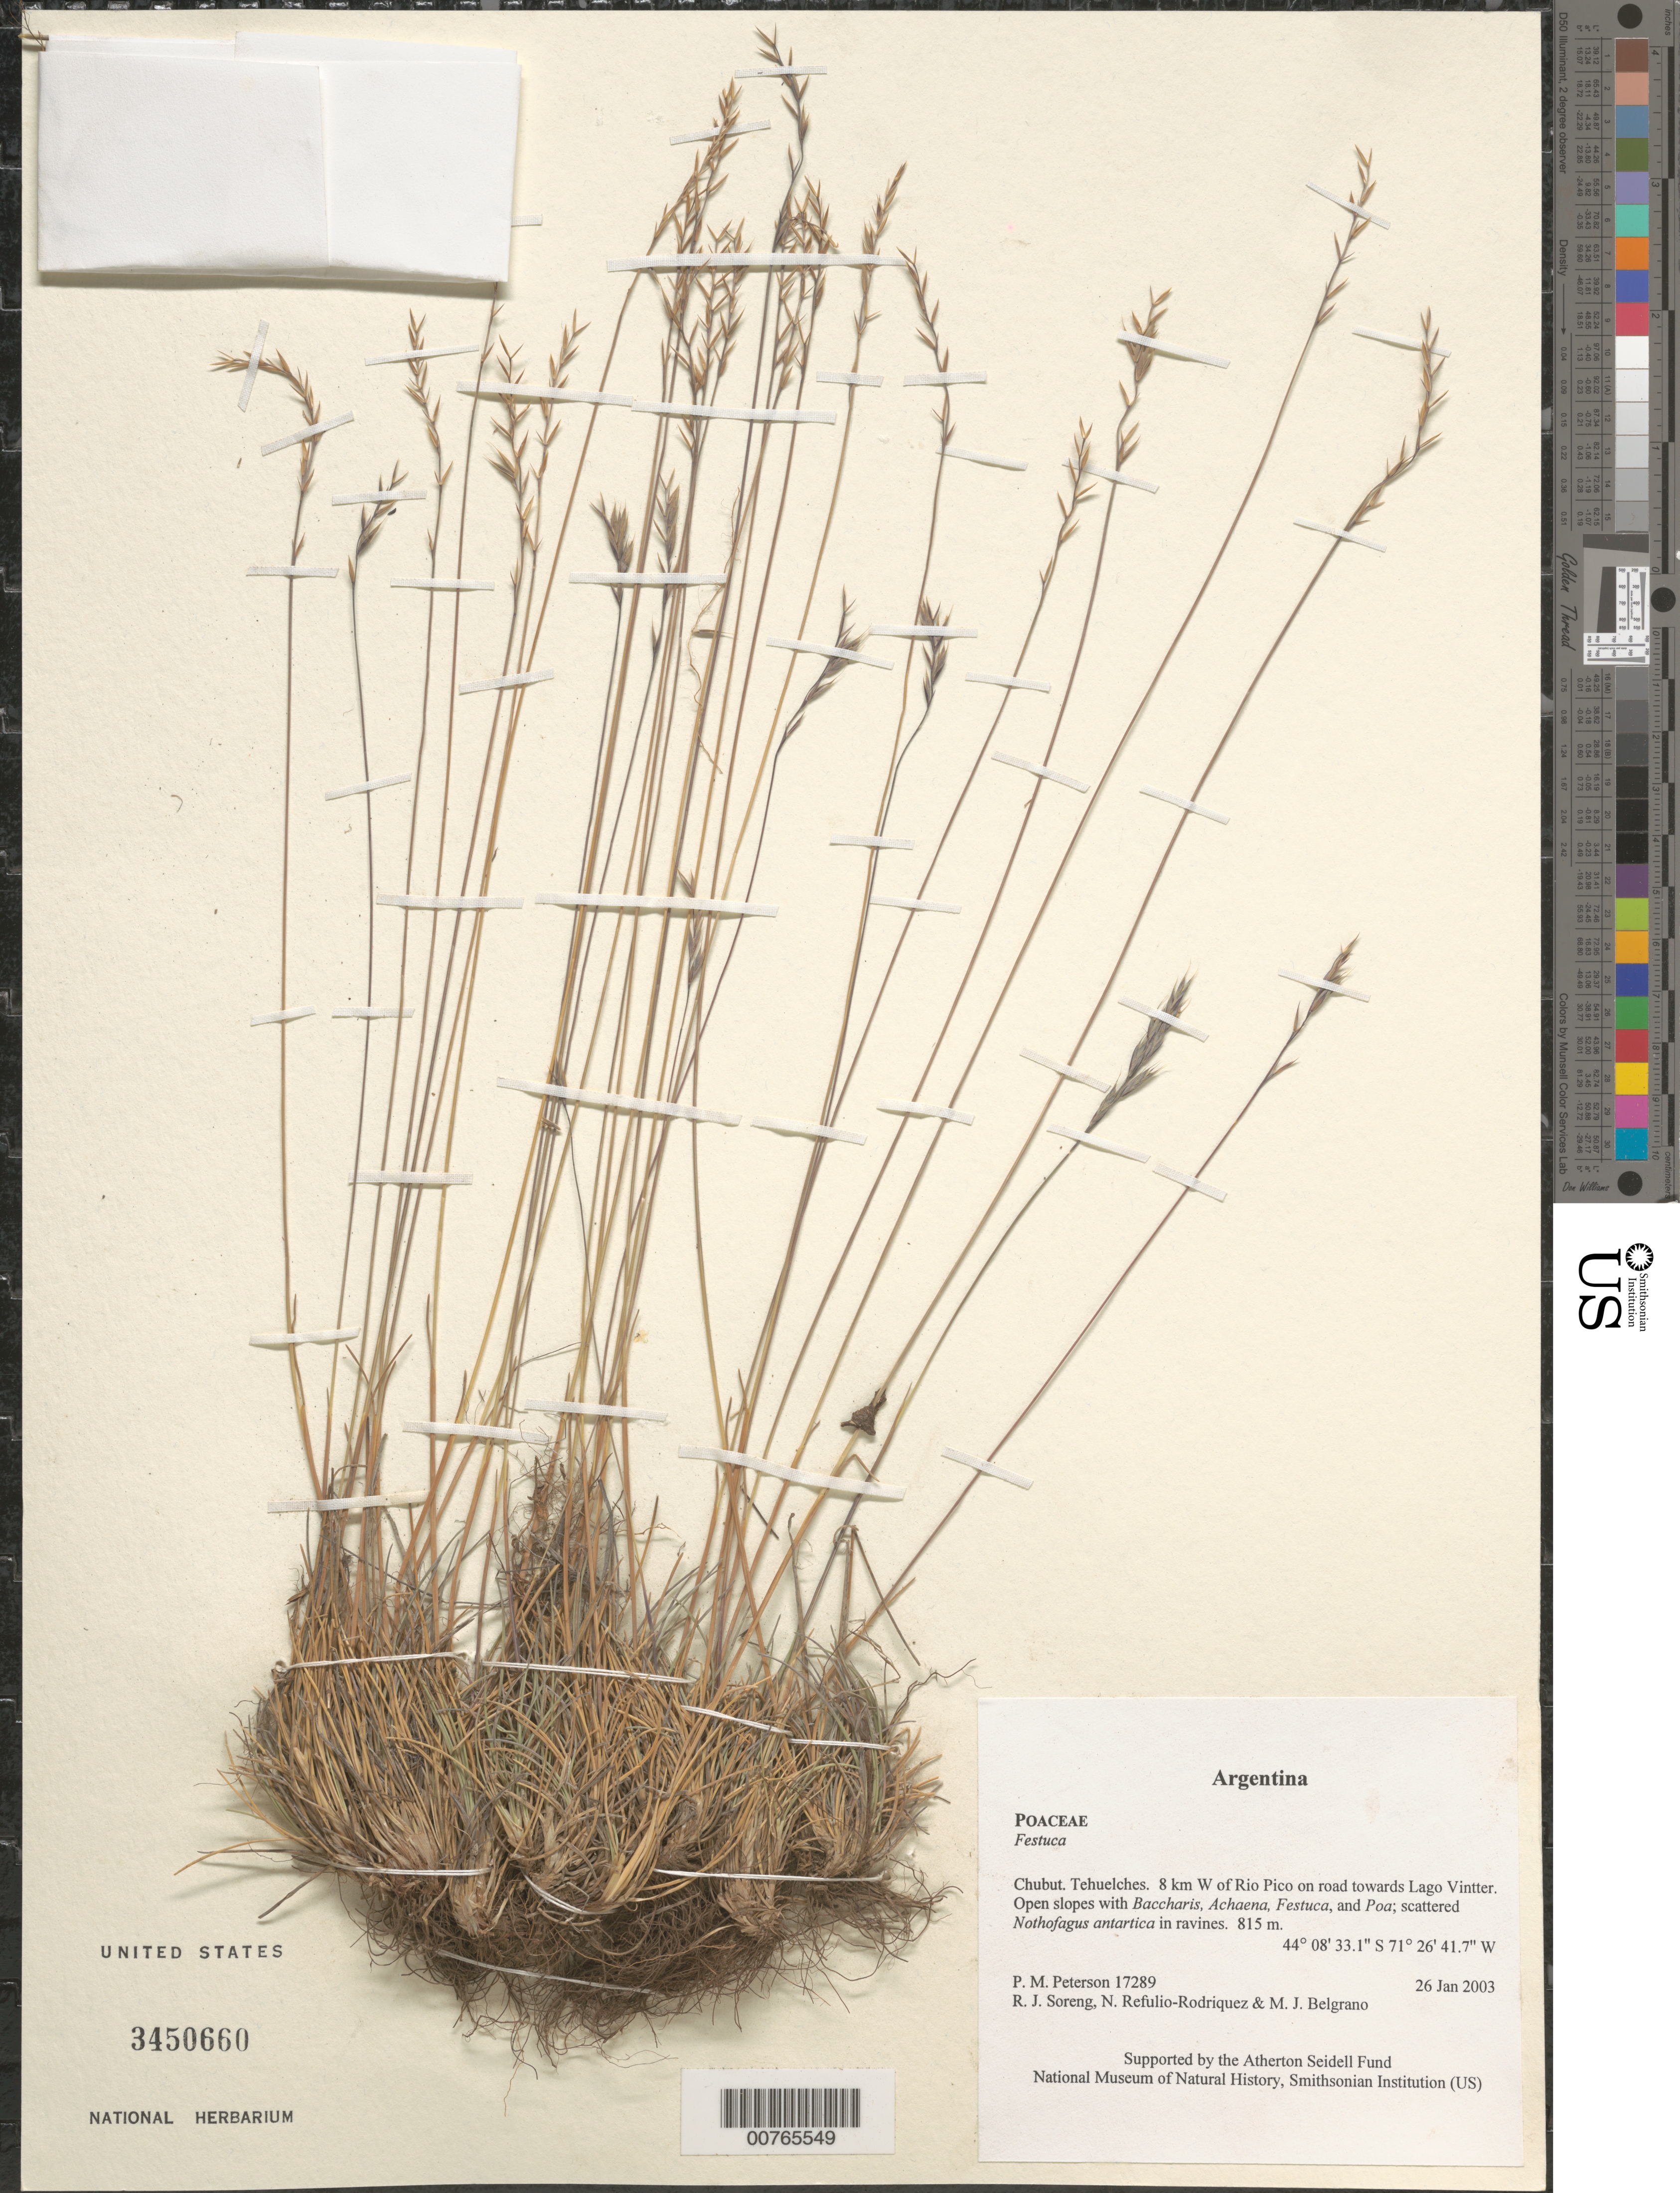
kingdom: Plantae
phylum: Tracheophyta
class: Liliopsida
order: Poales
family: Poaceae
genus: Festuca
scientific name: Festuca sp.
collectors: P. M. Peterson, R. J. Soreng, N. Refulio-Rodríguez & M. Belgrano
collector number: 17289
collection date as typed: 26 Jan 2003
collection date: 2003-01-26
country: Argentina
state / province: Chubut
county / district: Tehuelches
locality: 8 km W of Rio Pico on road towards Lago Vintter. Open slopes with Baccharis, Achaena, Festuca, and Poa; scattered Nothofagus antartica in ravines.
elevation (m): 815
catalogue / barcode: US 3450660